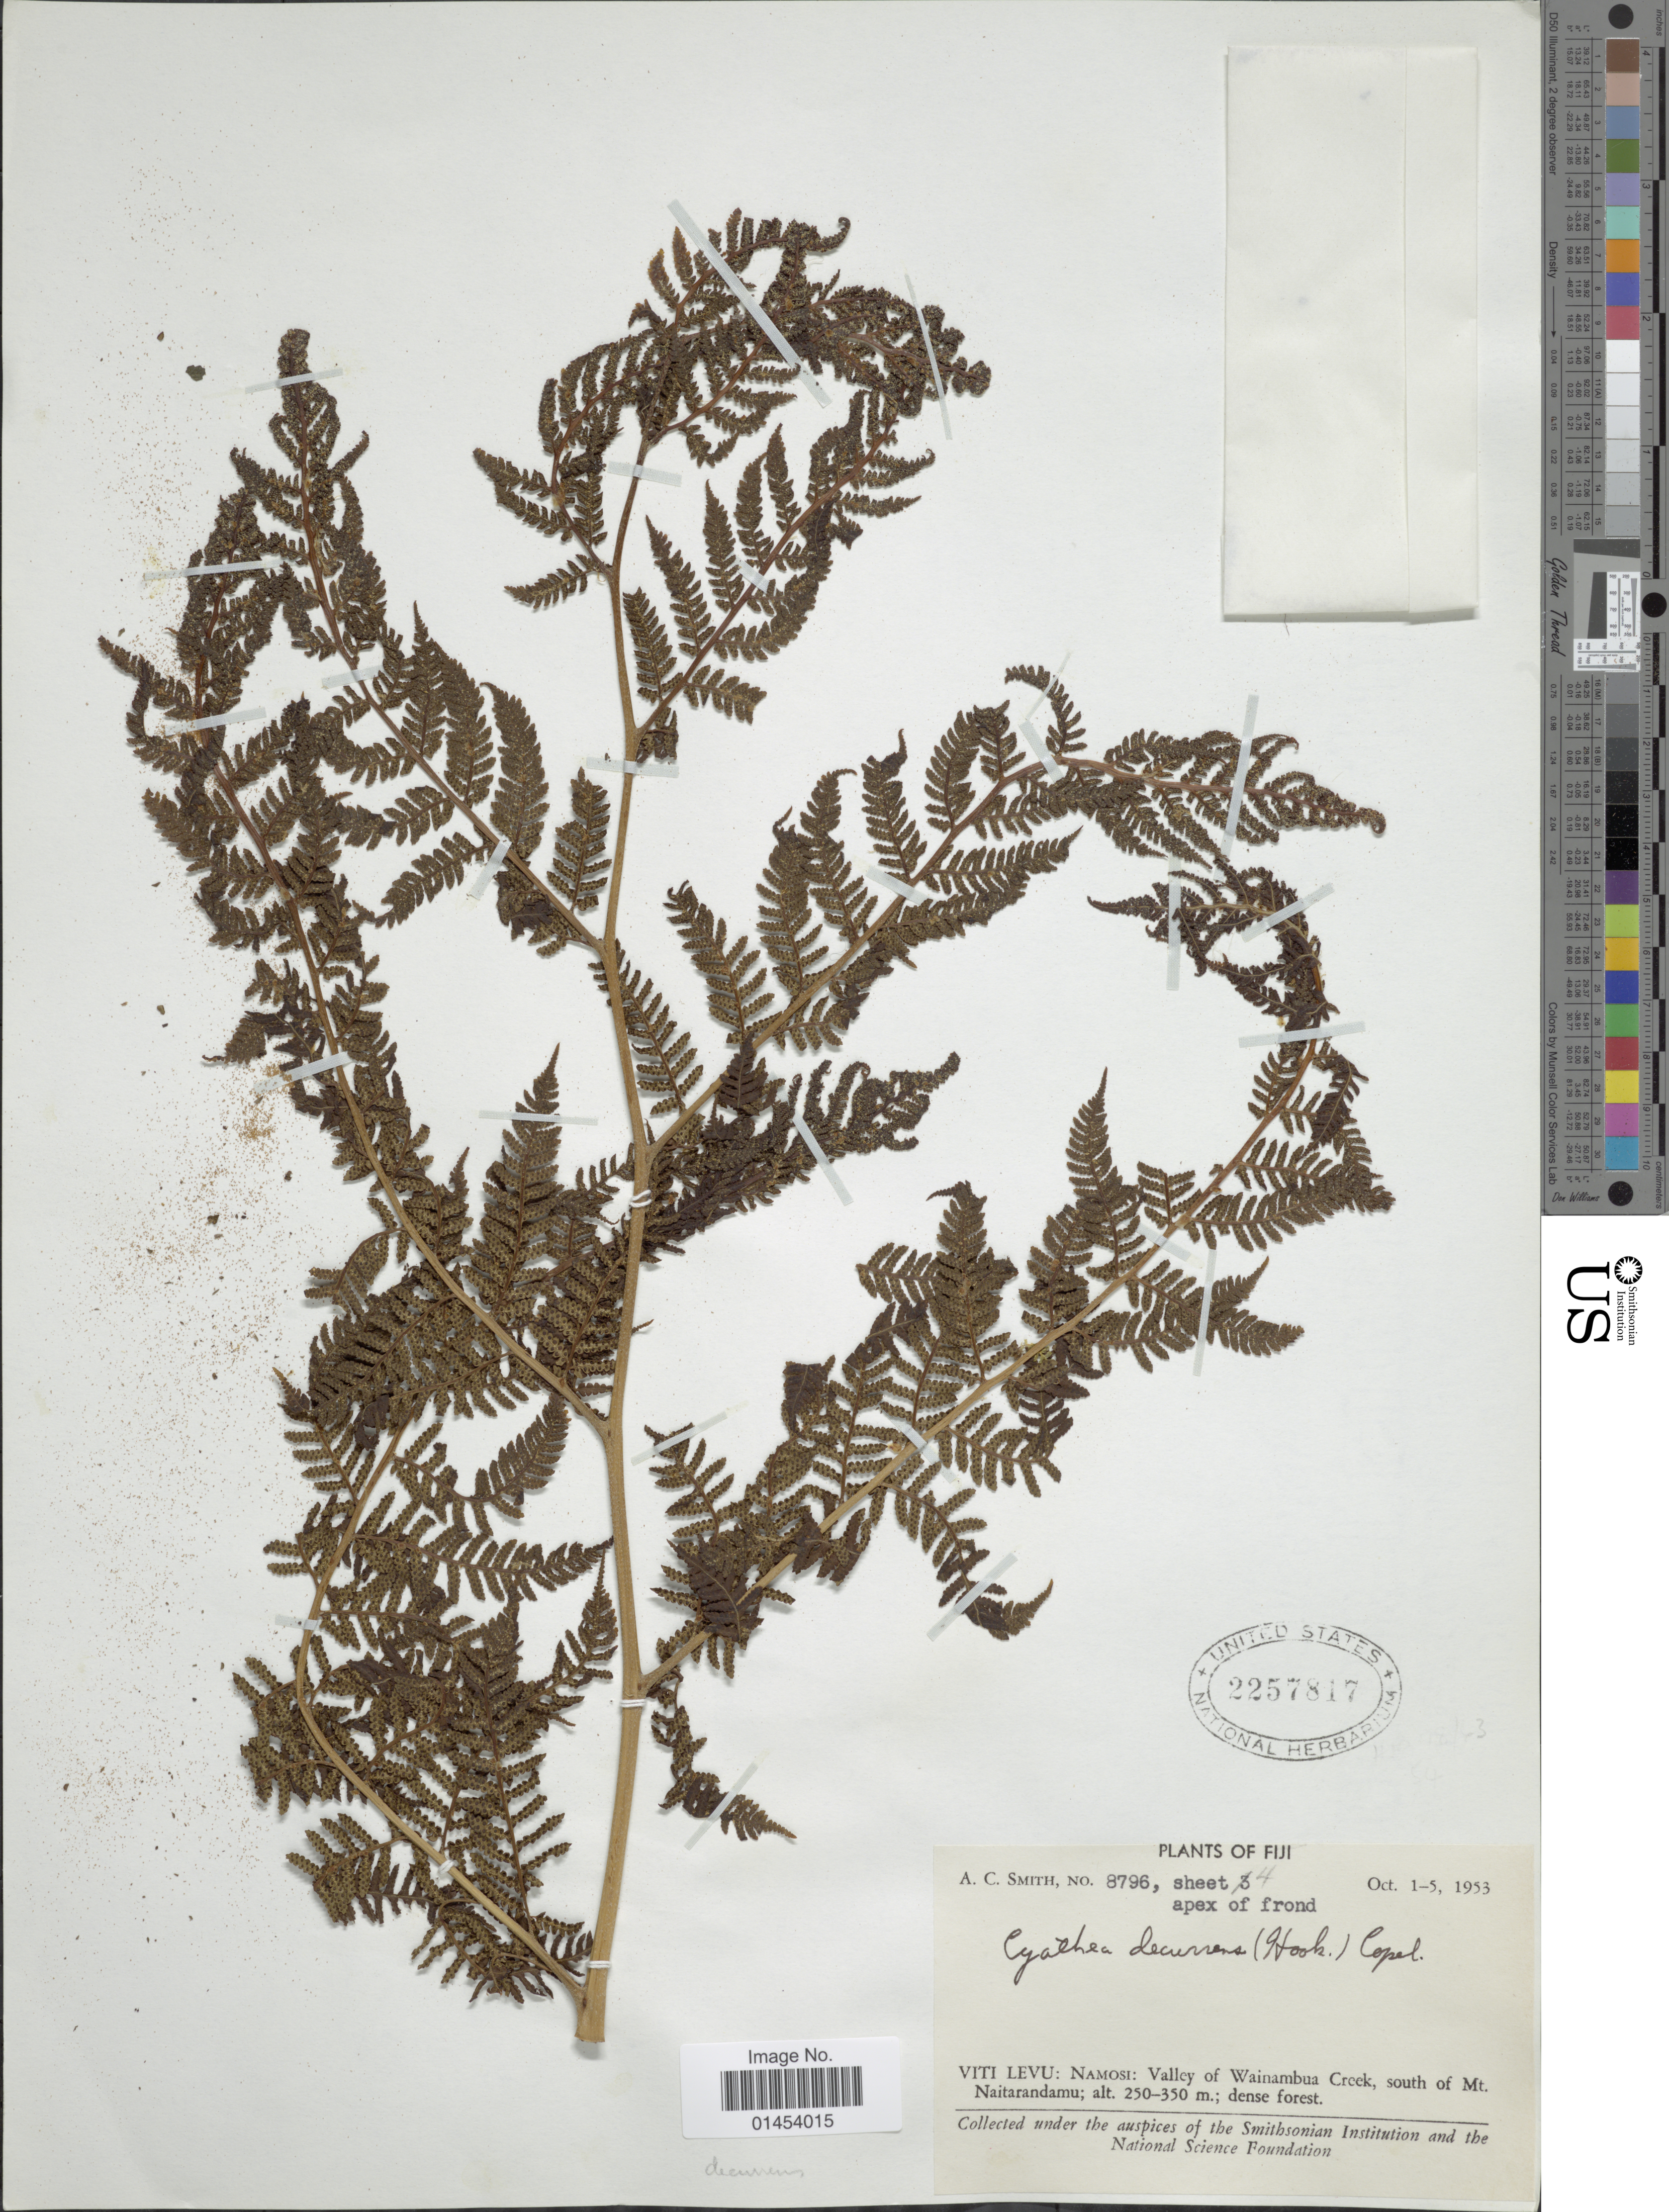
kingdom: Plantae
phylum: Tracheophyta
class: Polypodiopsida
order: Cyatheales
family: Cyatheaceae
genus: Cyathea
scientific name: Cyathea decurrens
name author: (Hook.) Copel.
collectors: A. C. Smith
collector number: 8796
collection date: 1953-10-01/1953-10-05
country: Fiji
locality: Viti Levu: Namosi: Valley of Wainambua Creek, south of Mt. Naitarandamu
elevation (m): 250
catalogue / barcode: US 2257817